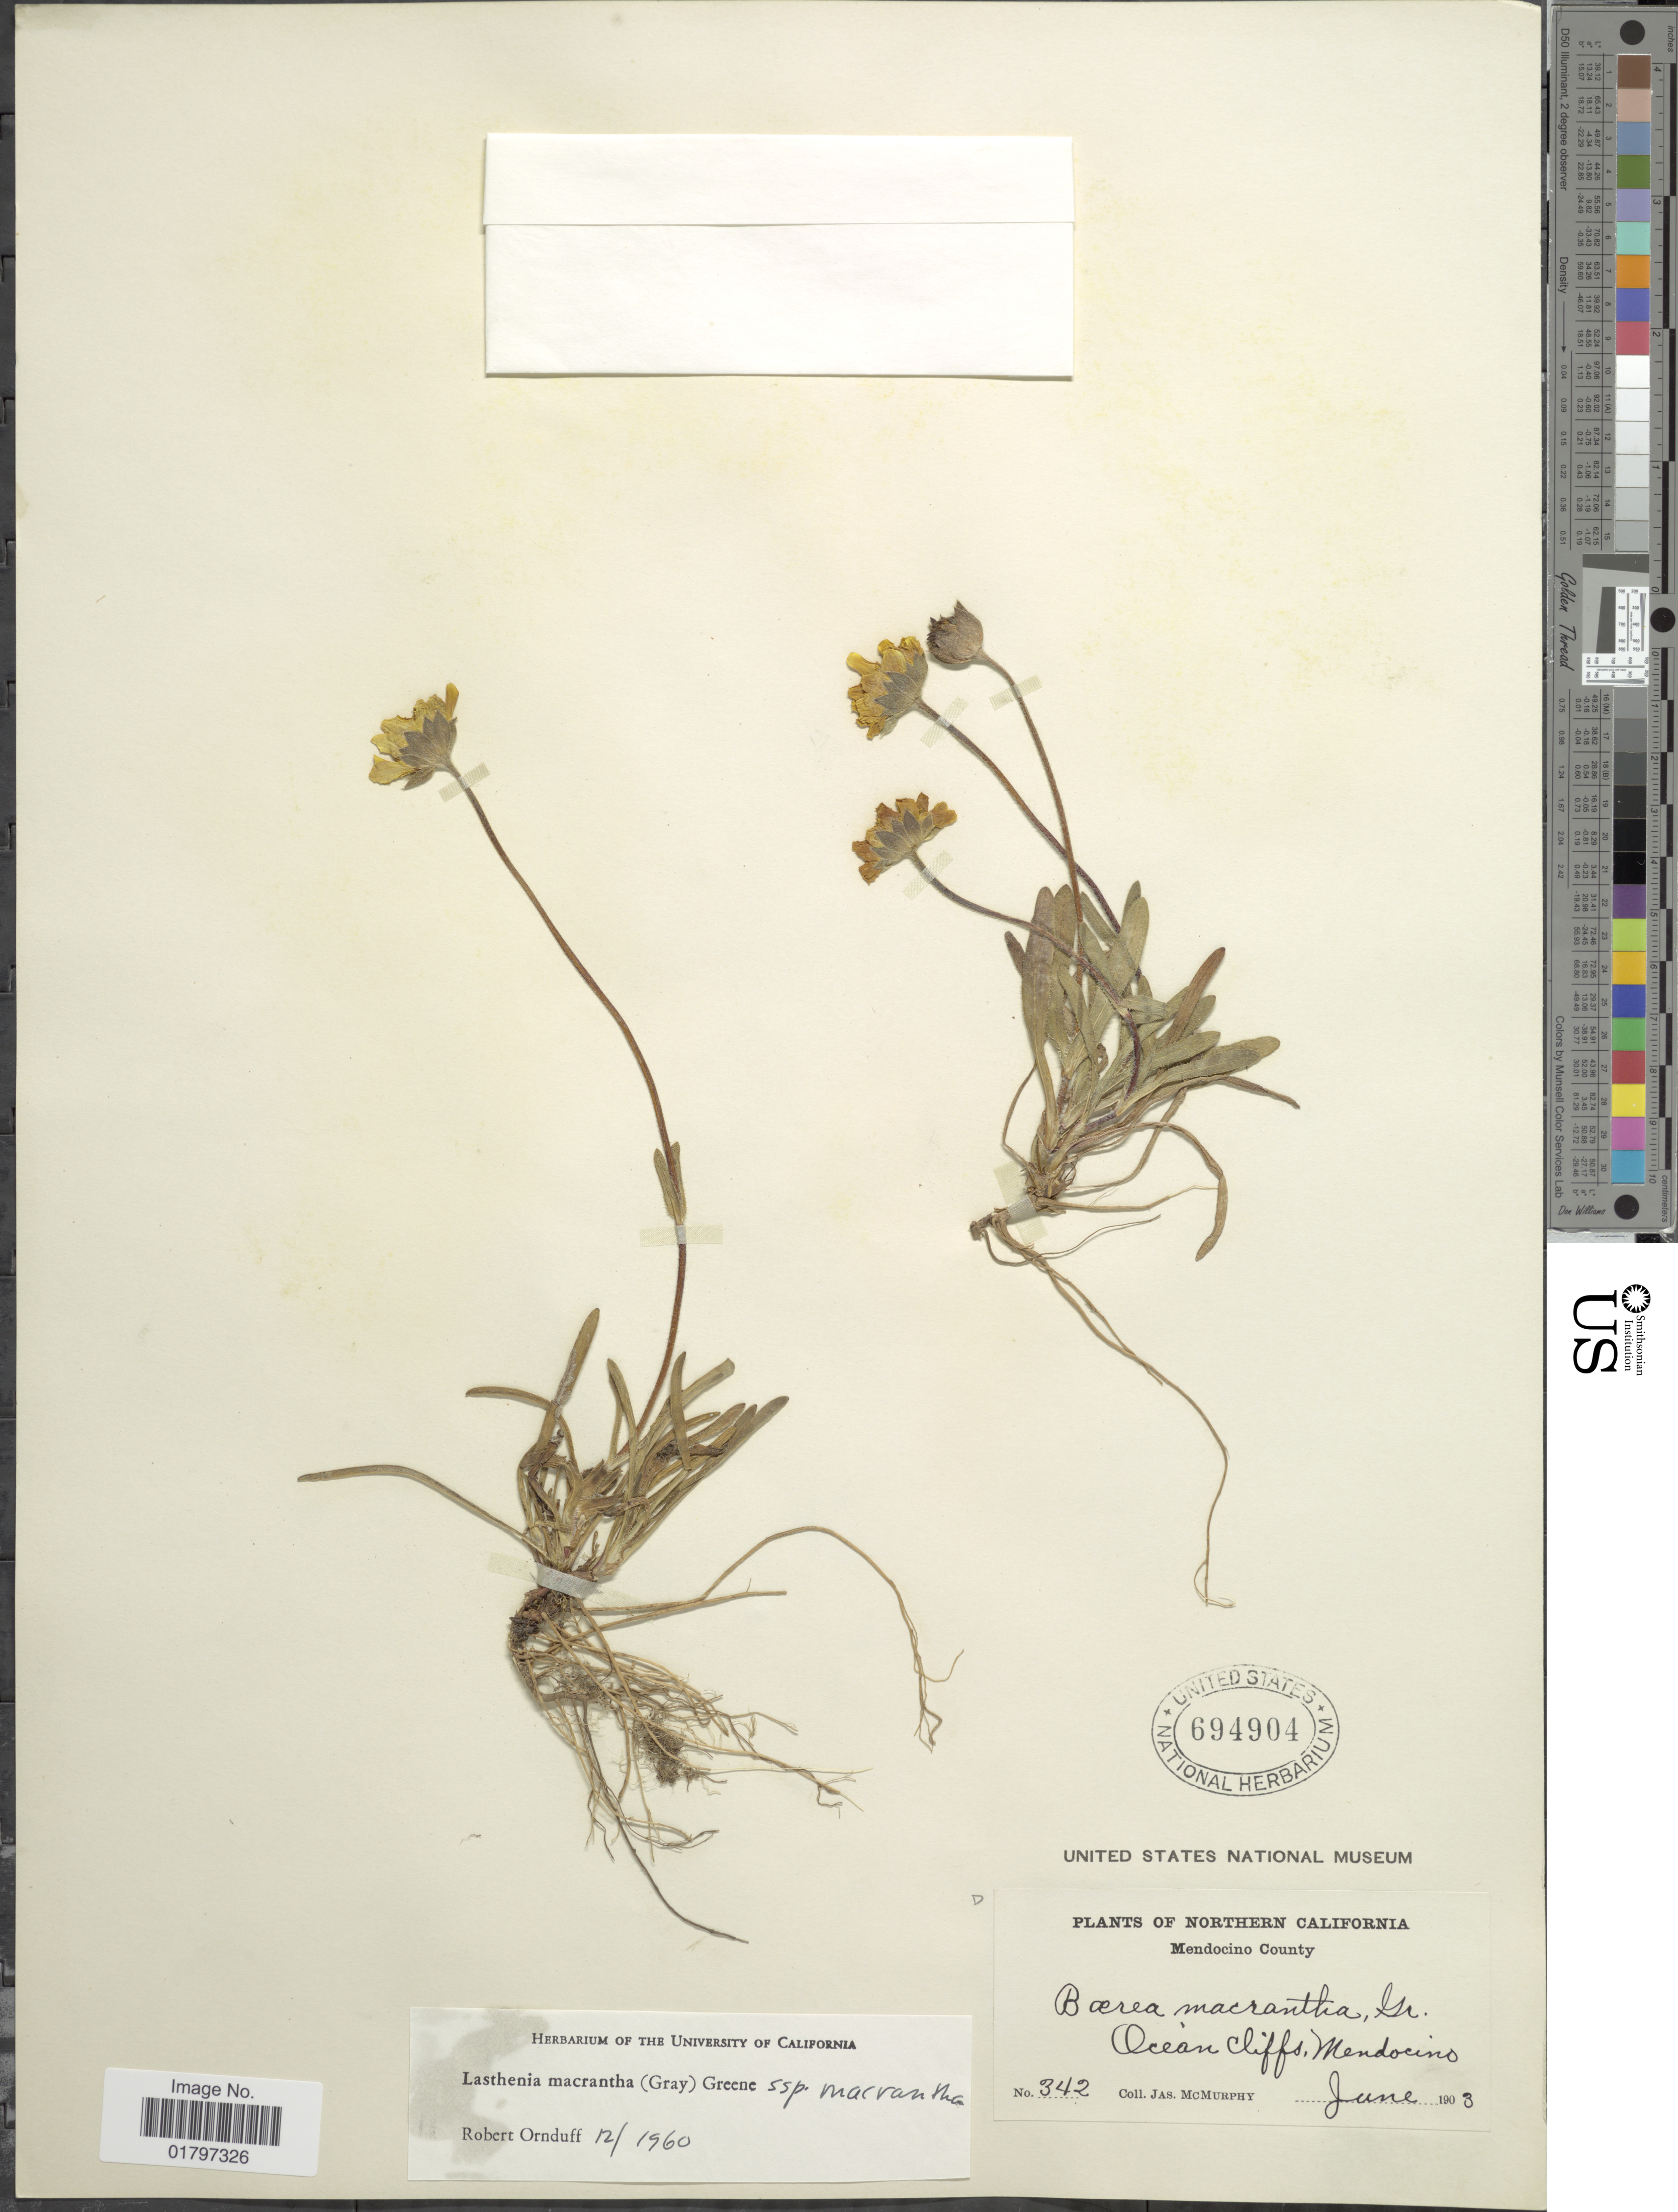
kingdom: Plantae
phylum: Tracheophyta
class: Magnoliopsida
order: Asterales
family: Asteraceae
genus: Lasthenia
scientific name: Lasthenia lasthemia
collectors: J. McMurphy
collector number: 342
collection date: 1903-06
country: United States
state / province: California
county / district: Mendocino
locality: Northern California. Mendocino County. Ocean cliffs, Mendocino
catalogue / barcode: US 694904